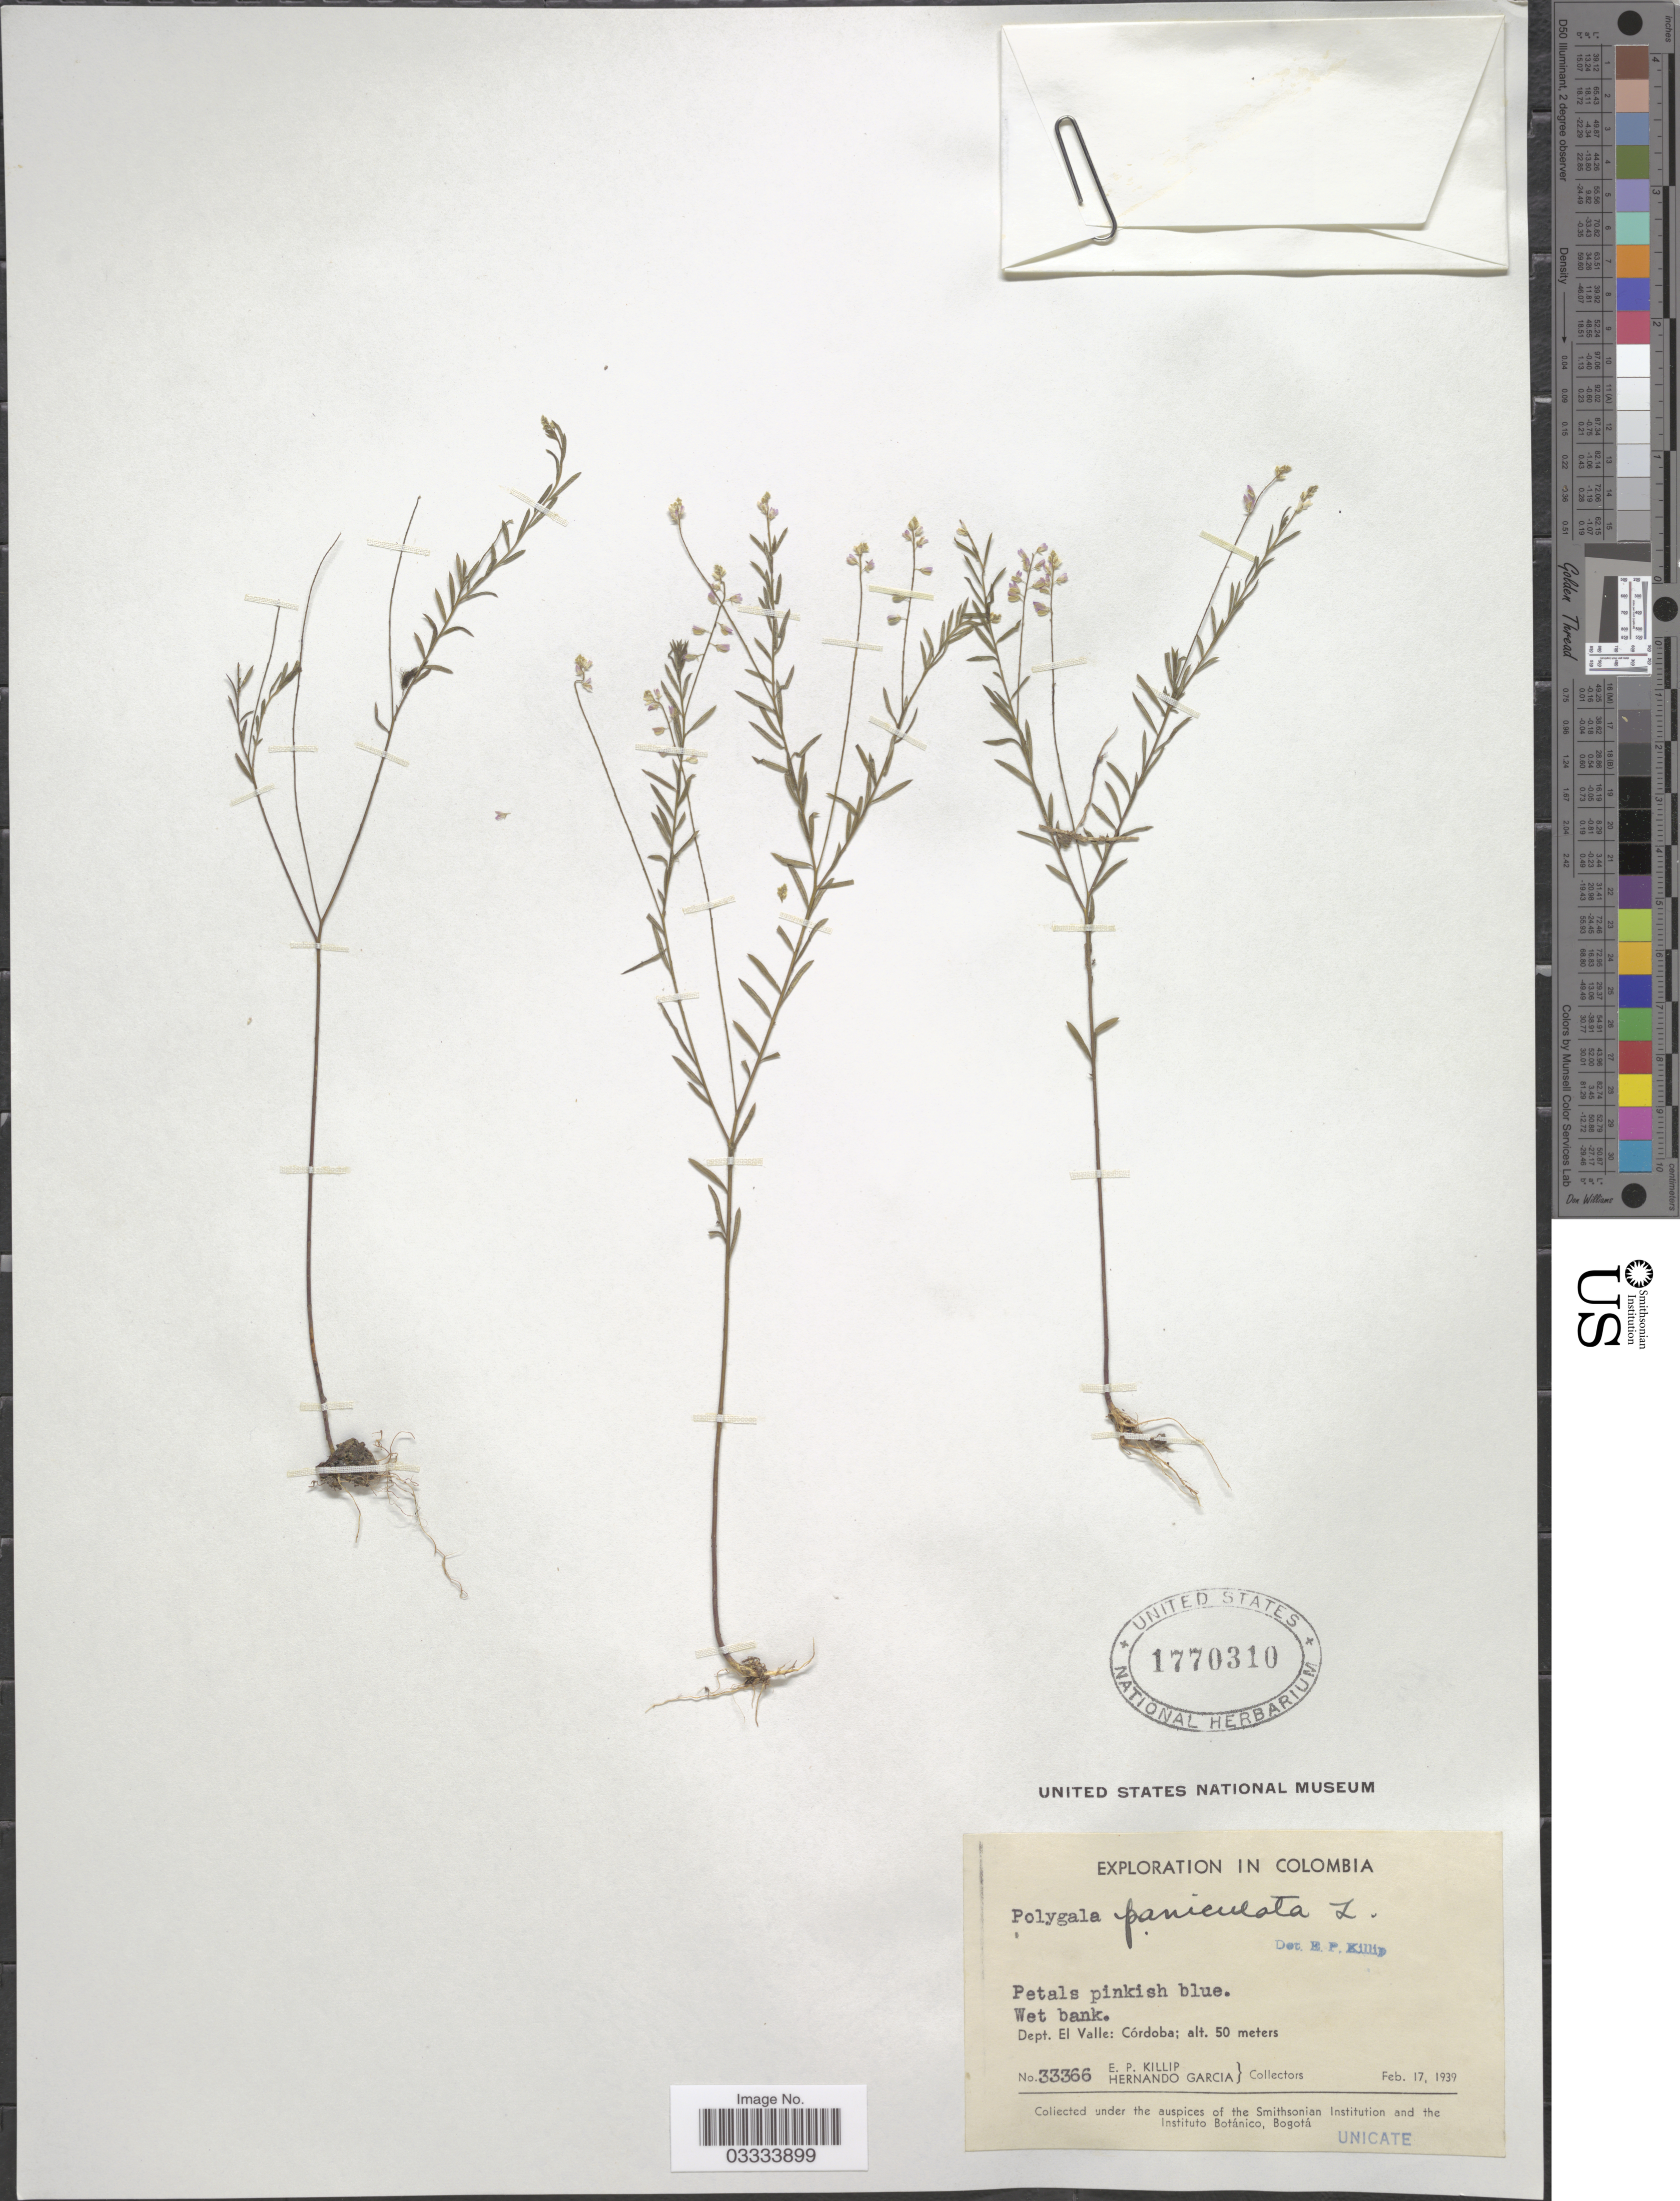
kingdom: Plantae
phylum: Tracheophyta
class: Magnoliopsida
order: Fabales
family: Polygalaceae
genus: Polygala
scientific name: Polygala paniculata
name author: L.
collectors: E. P. Killip & H. Garcia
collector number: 33366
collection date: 1939-02-17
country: Colombia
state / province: Valle del Cauca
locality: Dept. El Valle: Córdoba.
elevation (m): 50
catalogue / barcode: US 1770310